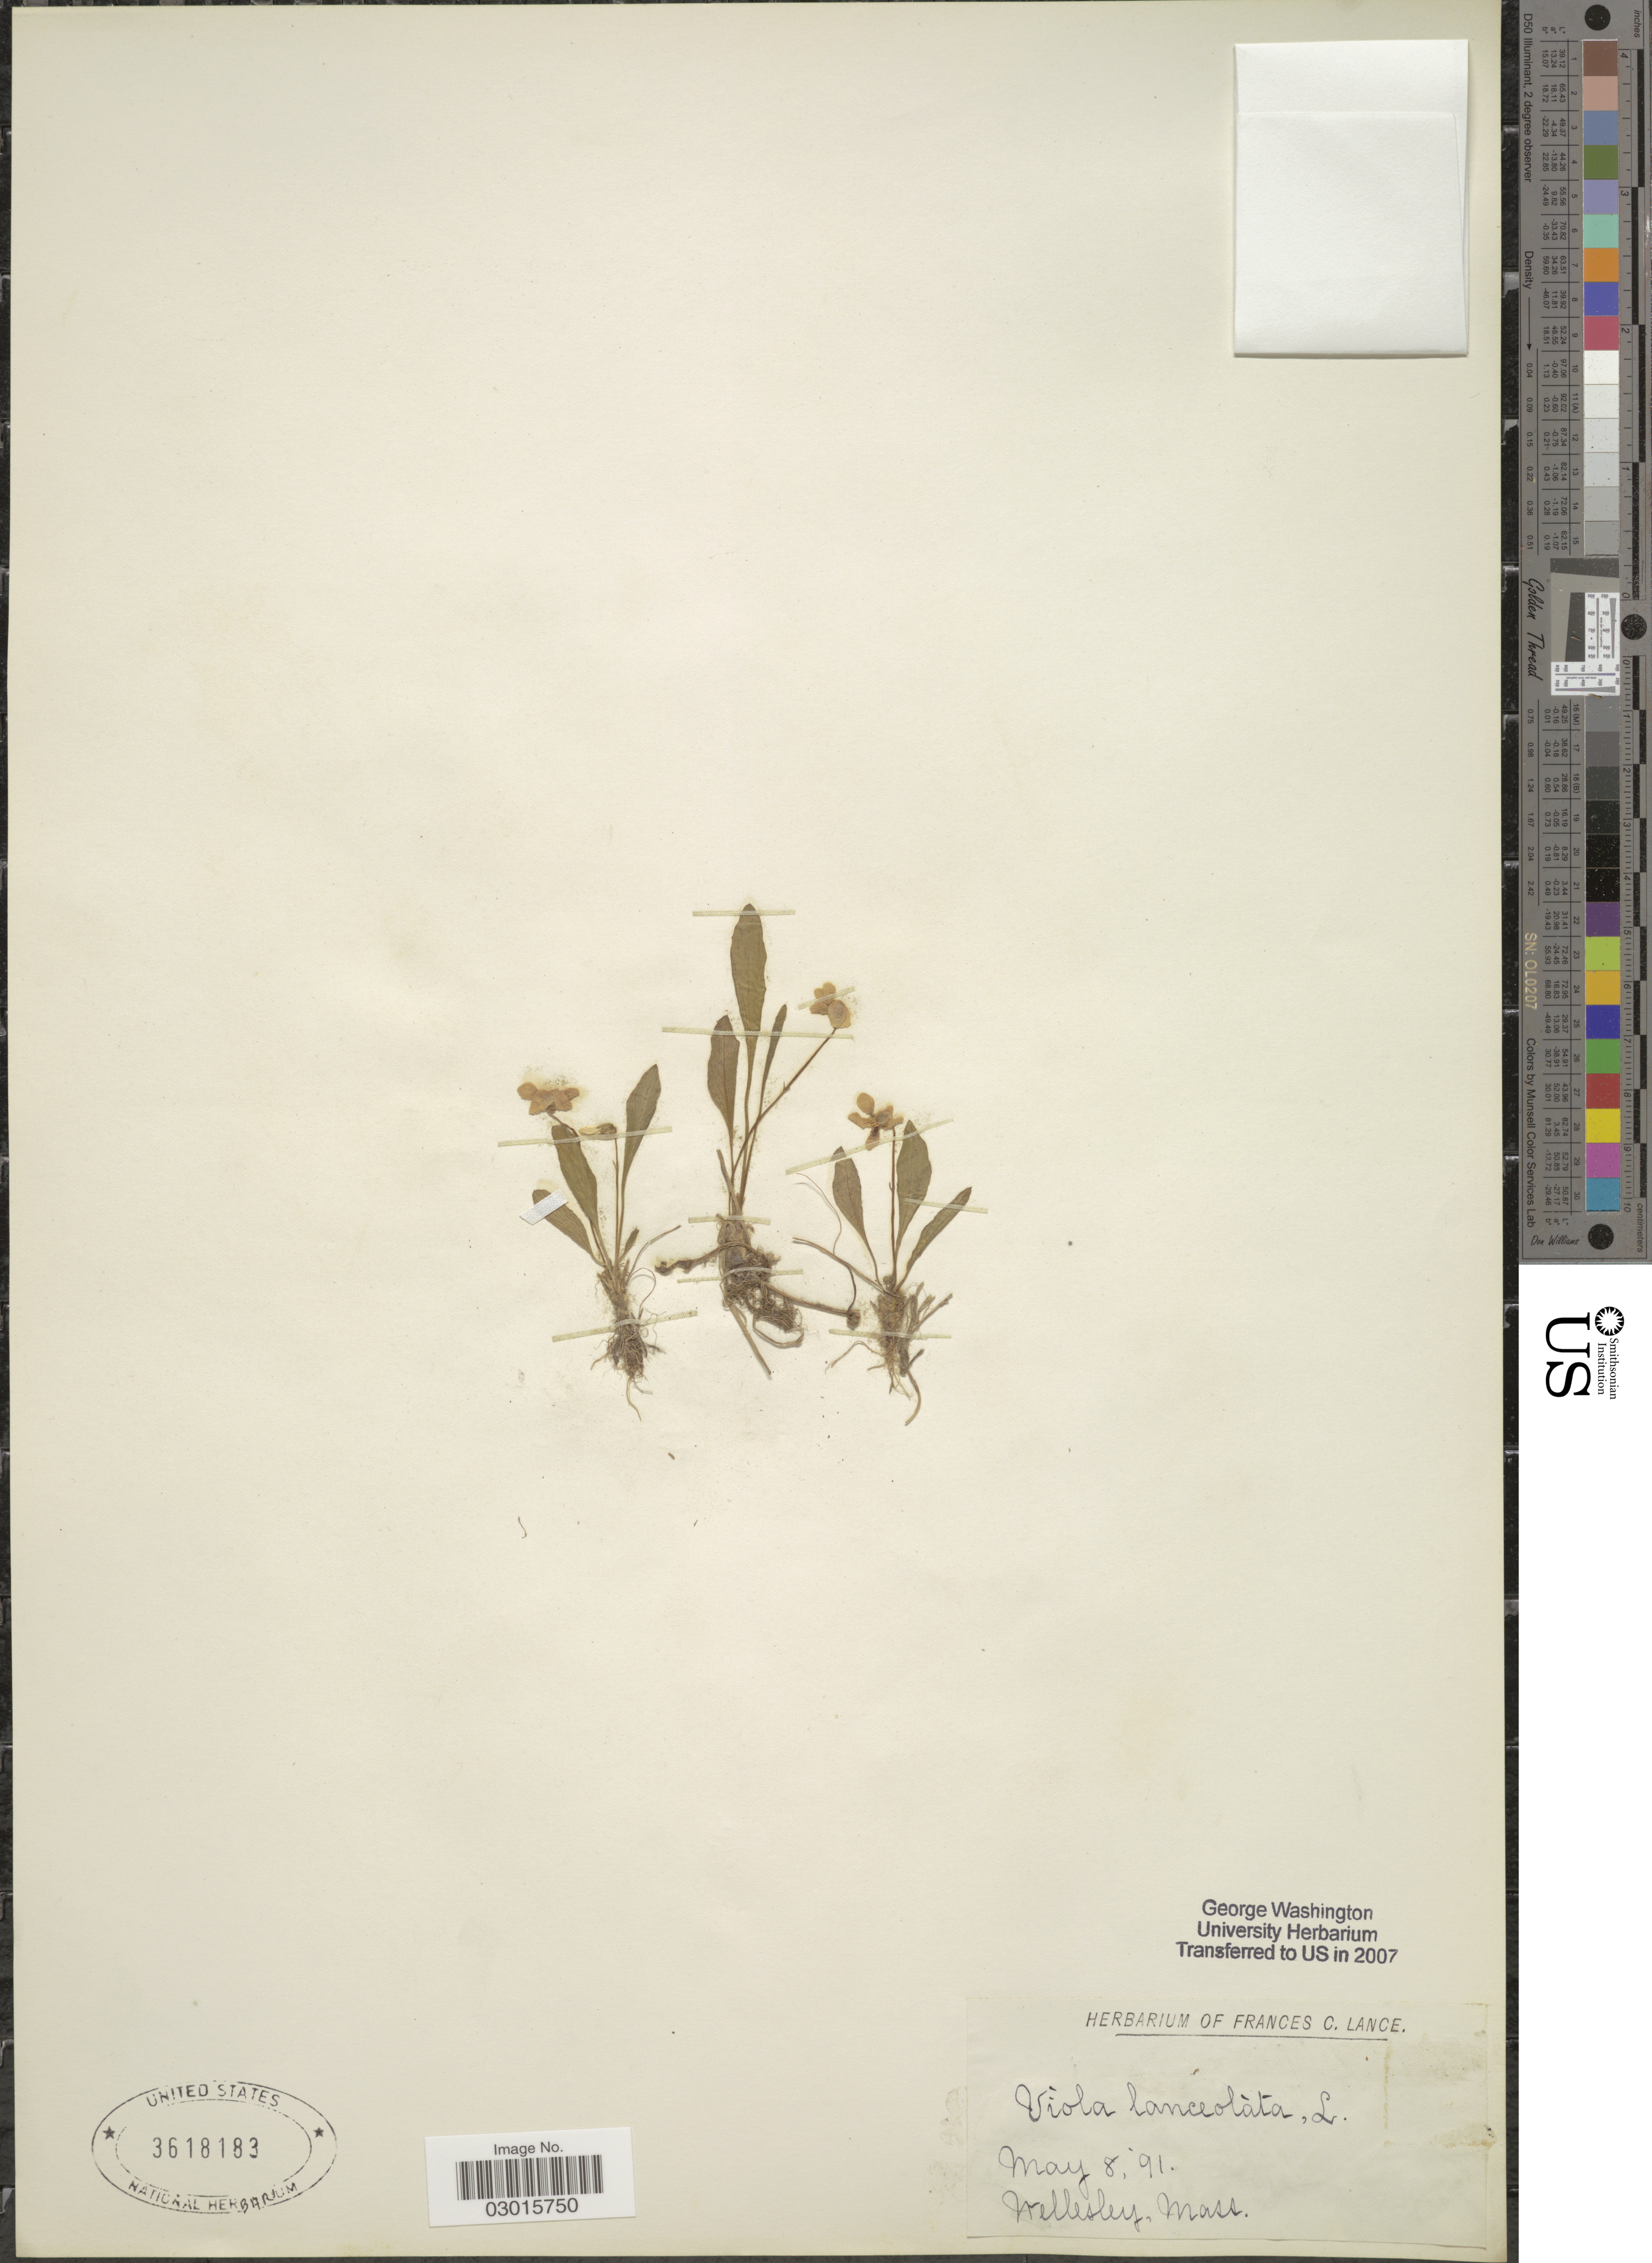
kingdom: Plantae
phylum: Tracheophyta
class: Magnoliopsida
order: Malpighiales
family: Violaceae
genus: Viola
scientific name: Viola lanceolata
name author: L.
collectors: F. Lance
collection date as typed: Transcribed d/m/y: 8/5/91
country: United States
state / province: Massachusetts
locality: Wellesley.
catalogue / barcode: US 3618183